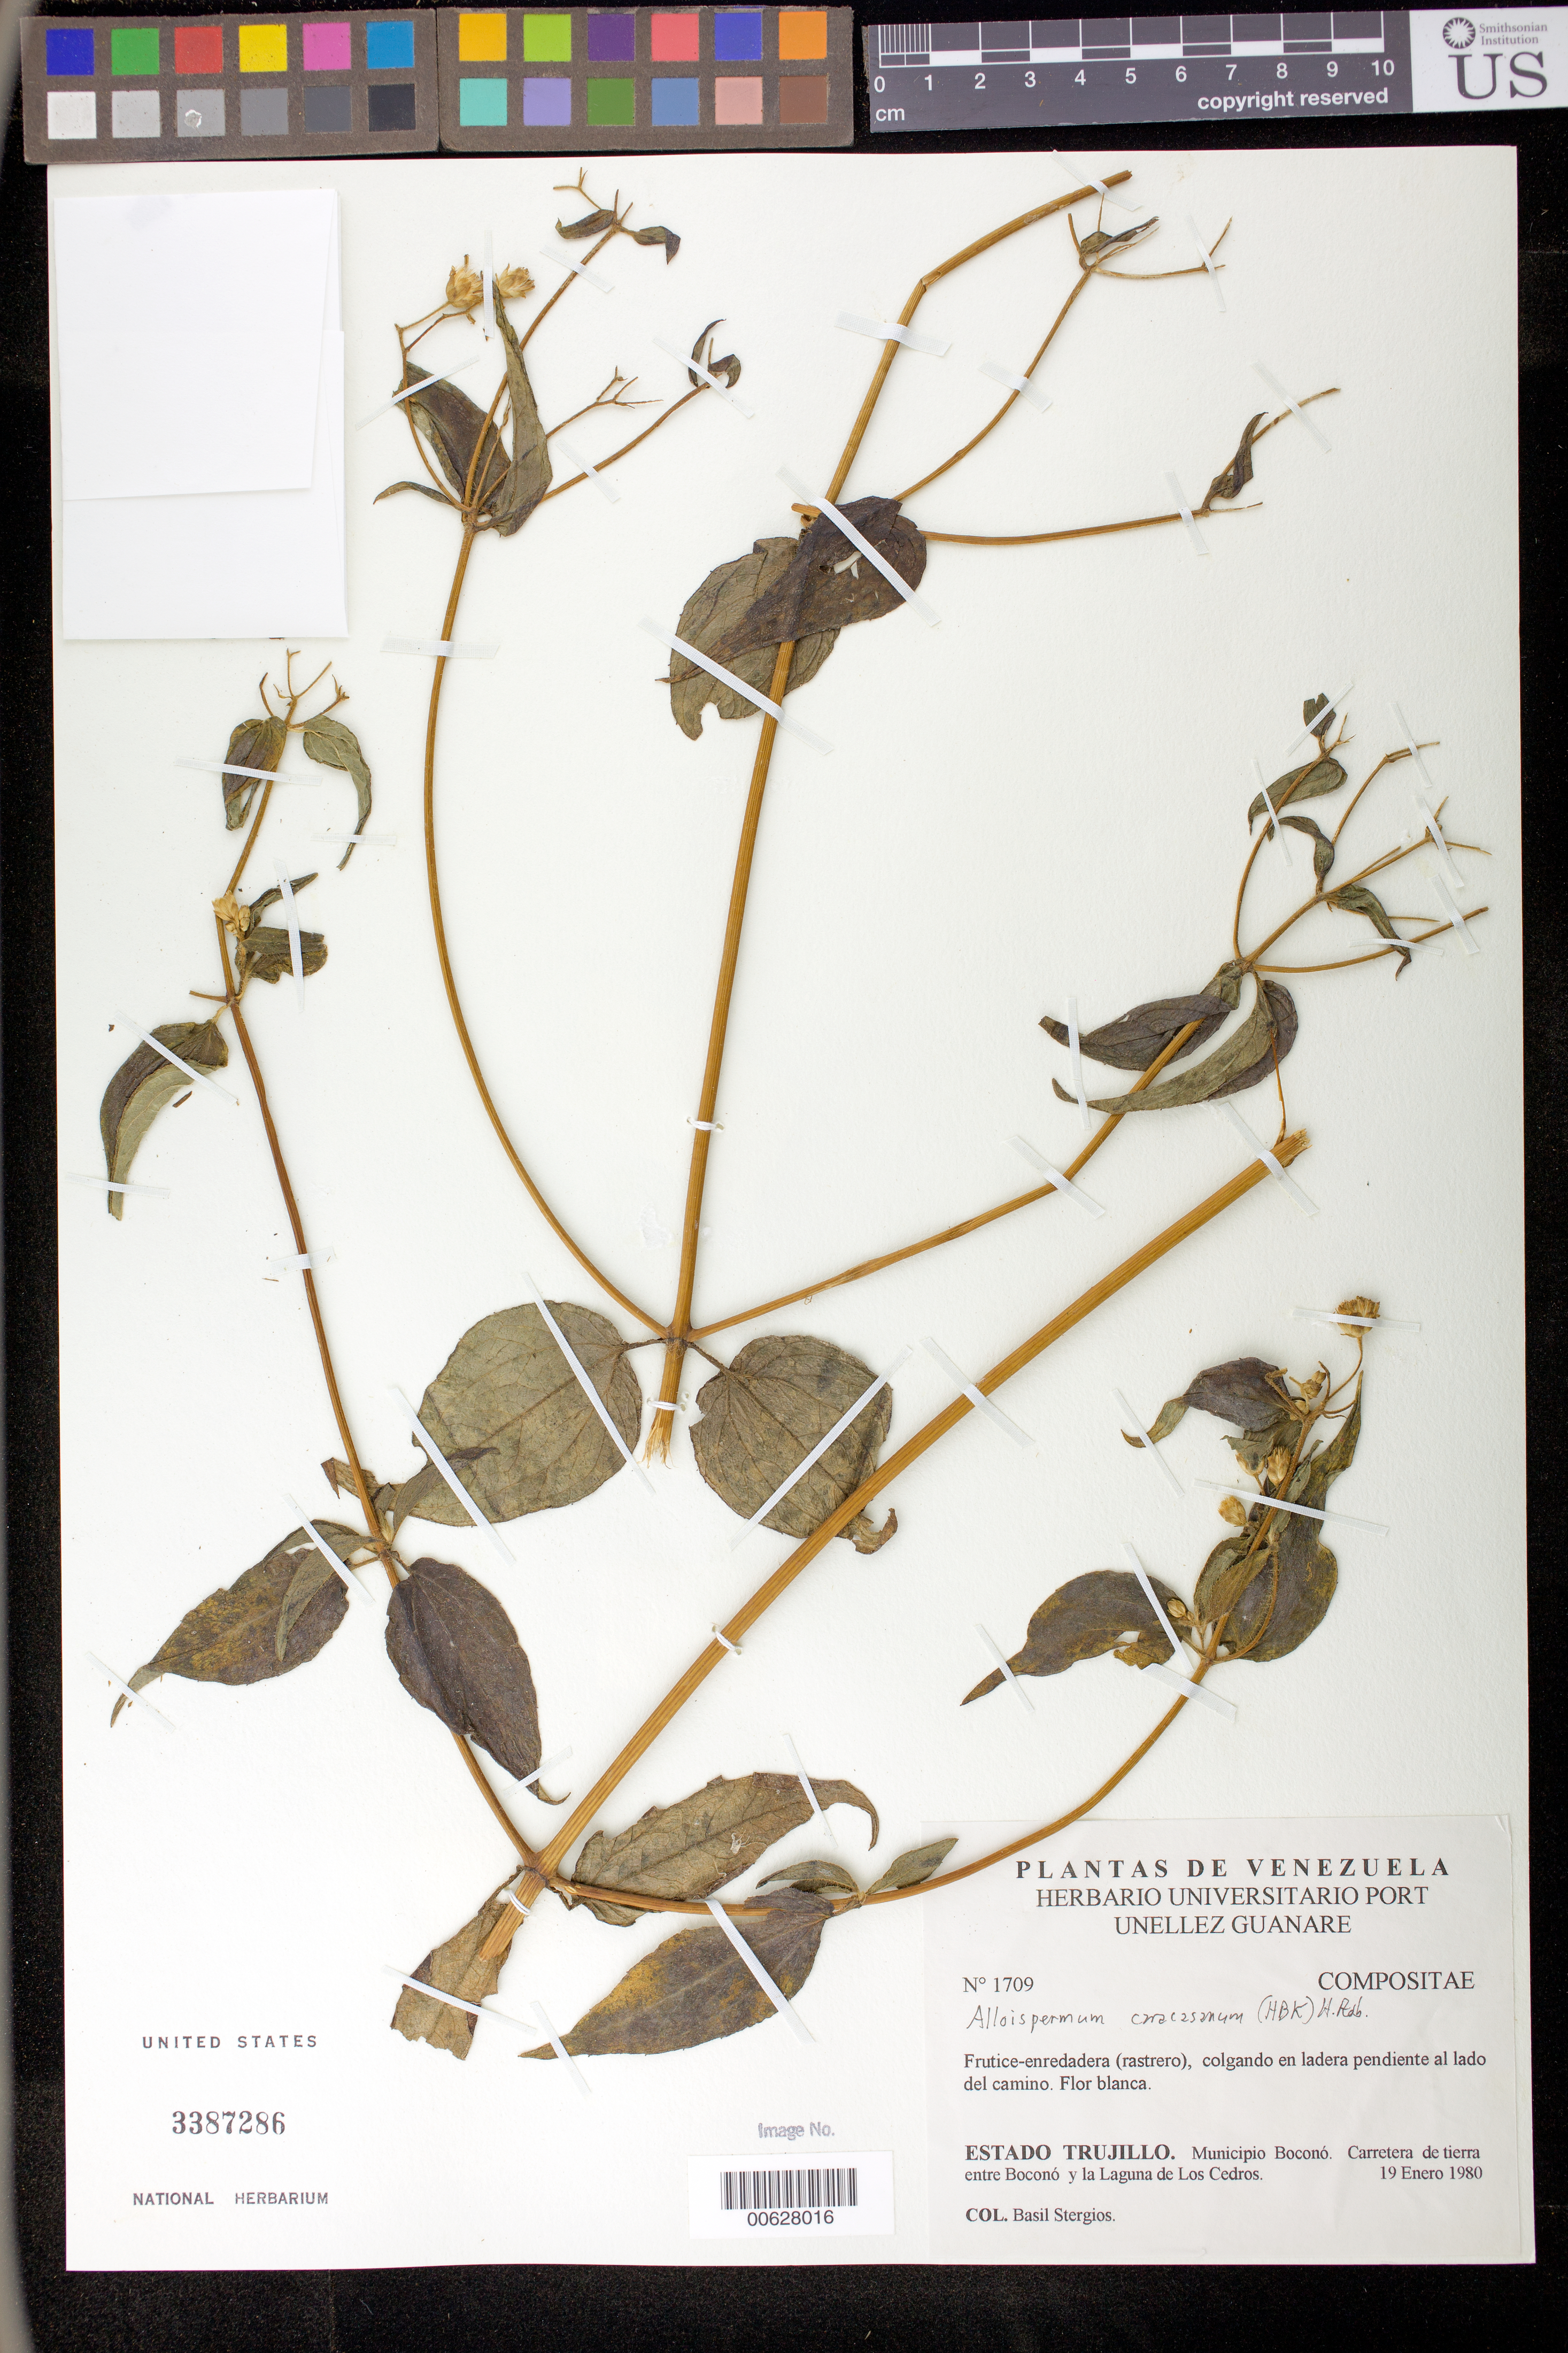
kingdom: Plantae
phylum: Tracheophyta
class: Magnoliopsida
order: Asterales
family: Asteraceae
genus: Alloispermum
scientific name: Alloispermum caracasanum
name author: (Kunth) H. Rob.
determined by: Robinson, Harold E., (US)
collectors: B. G. Stergios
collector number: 1709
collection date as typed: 19 Jan 1980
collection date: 1980-01-19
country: Venezuela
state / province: Trujillo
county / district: Boconó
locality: Carretera de tierra entre Boconó y la Laguna de Los Cedros.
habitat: Colgando en ladera pendiente al lado del camino.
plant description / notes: PORT, US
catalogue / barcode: US 3387286